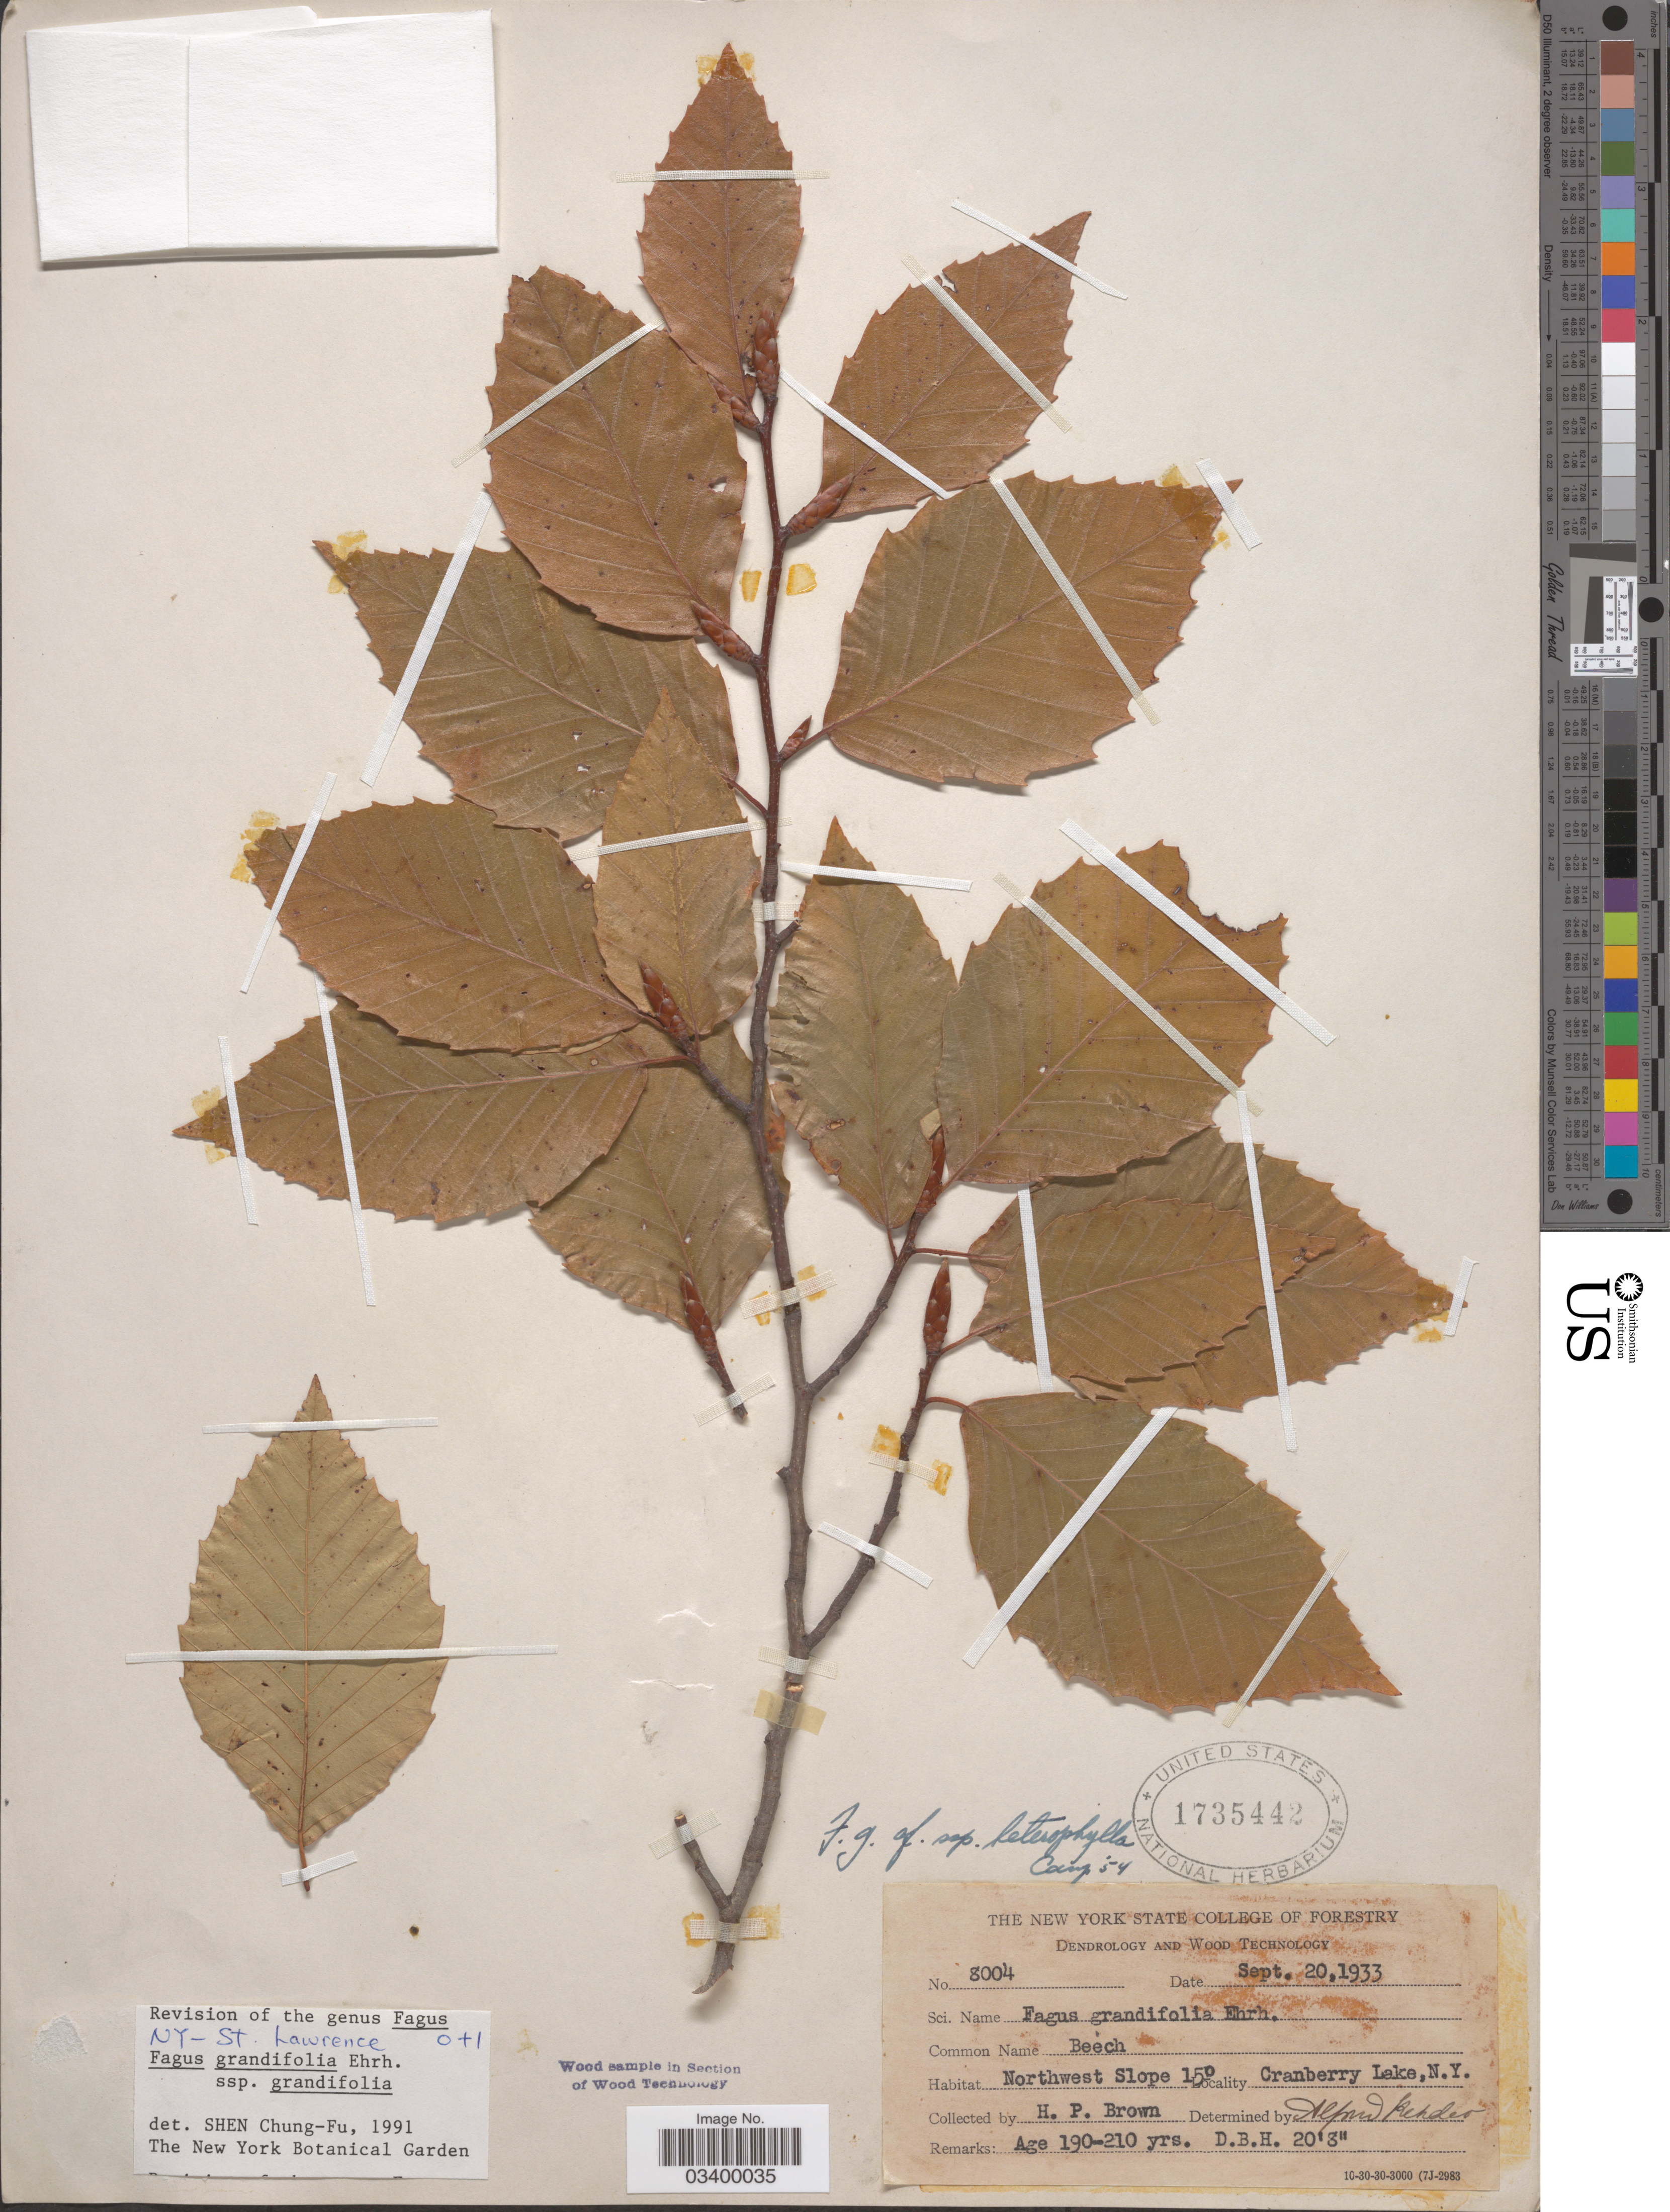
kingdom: Plantae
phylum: Tracheophyta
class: Magnoliopsida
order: Fagales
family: Fagaceae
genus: Fagus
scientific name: Fagus grandifolia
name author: Ehrh.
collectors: H. P. Brown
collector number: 8004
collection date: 1933-09-20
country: United States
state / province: New York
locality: Northwest Slope 15°. Cranberry Lake.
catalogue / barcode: US 1735442